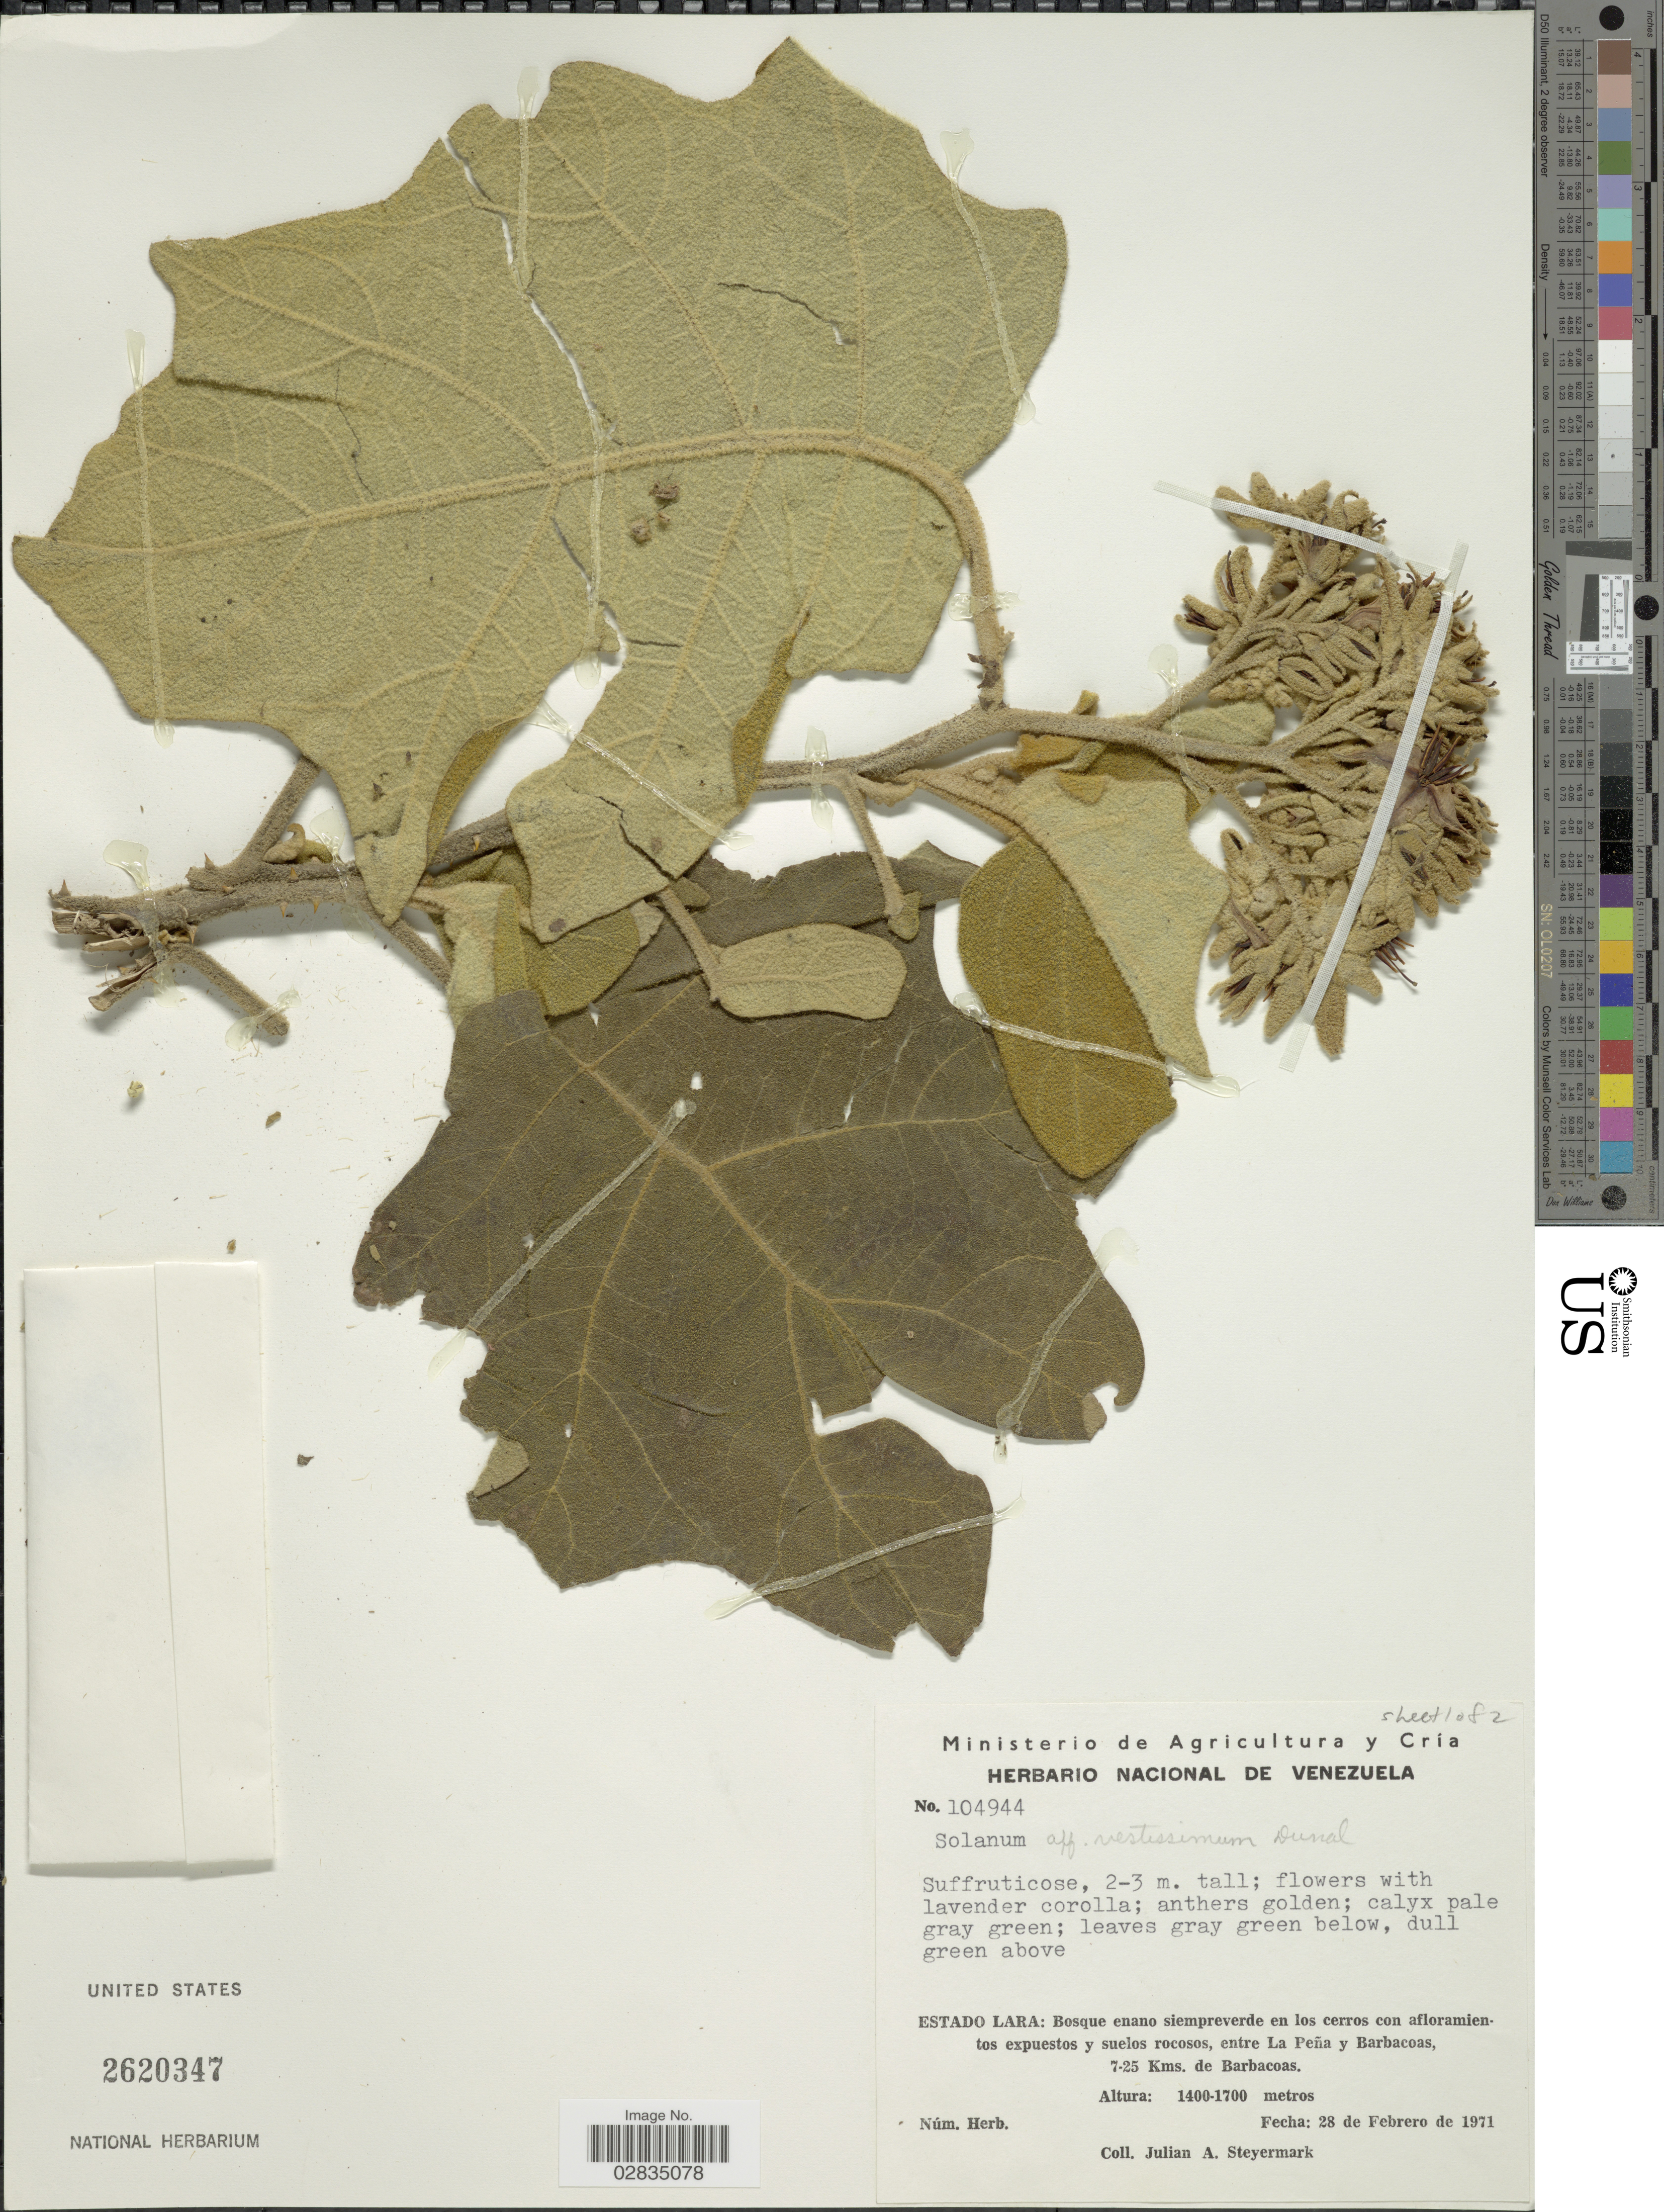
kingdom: Plantae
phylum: Tracheophyta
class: Magnoliopsida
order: Solanales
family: Solanaceae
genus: Solanum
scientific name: Solanum vestissimum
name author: Dunal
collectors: J. Steyermark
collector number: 104944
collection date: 1971-02-28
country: Venezuela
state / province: Lara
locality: Entre La Peña y Barbacoas, 7-25 Kms. de Barbacoas.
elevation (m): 1400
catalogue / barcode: US 2620347